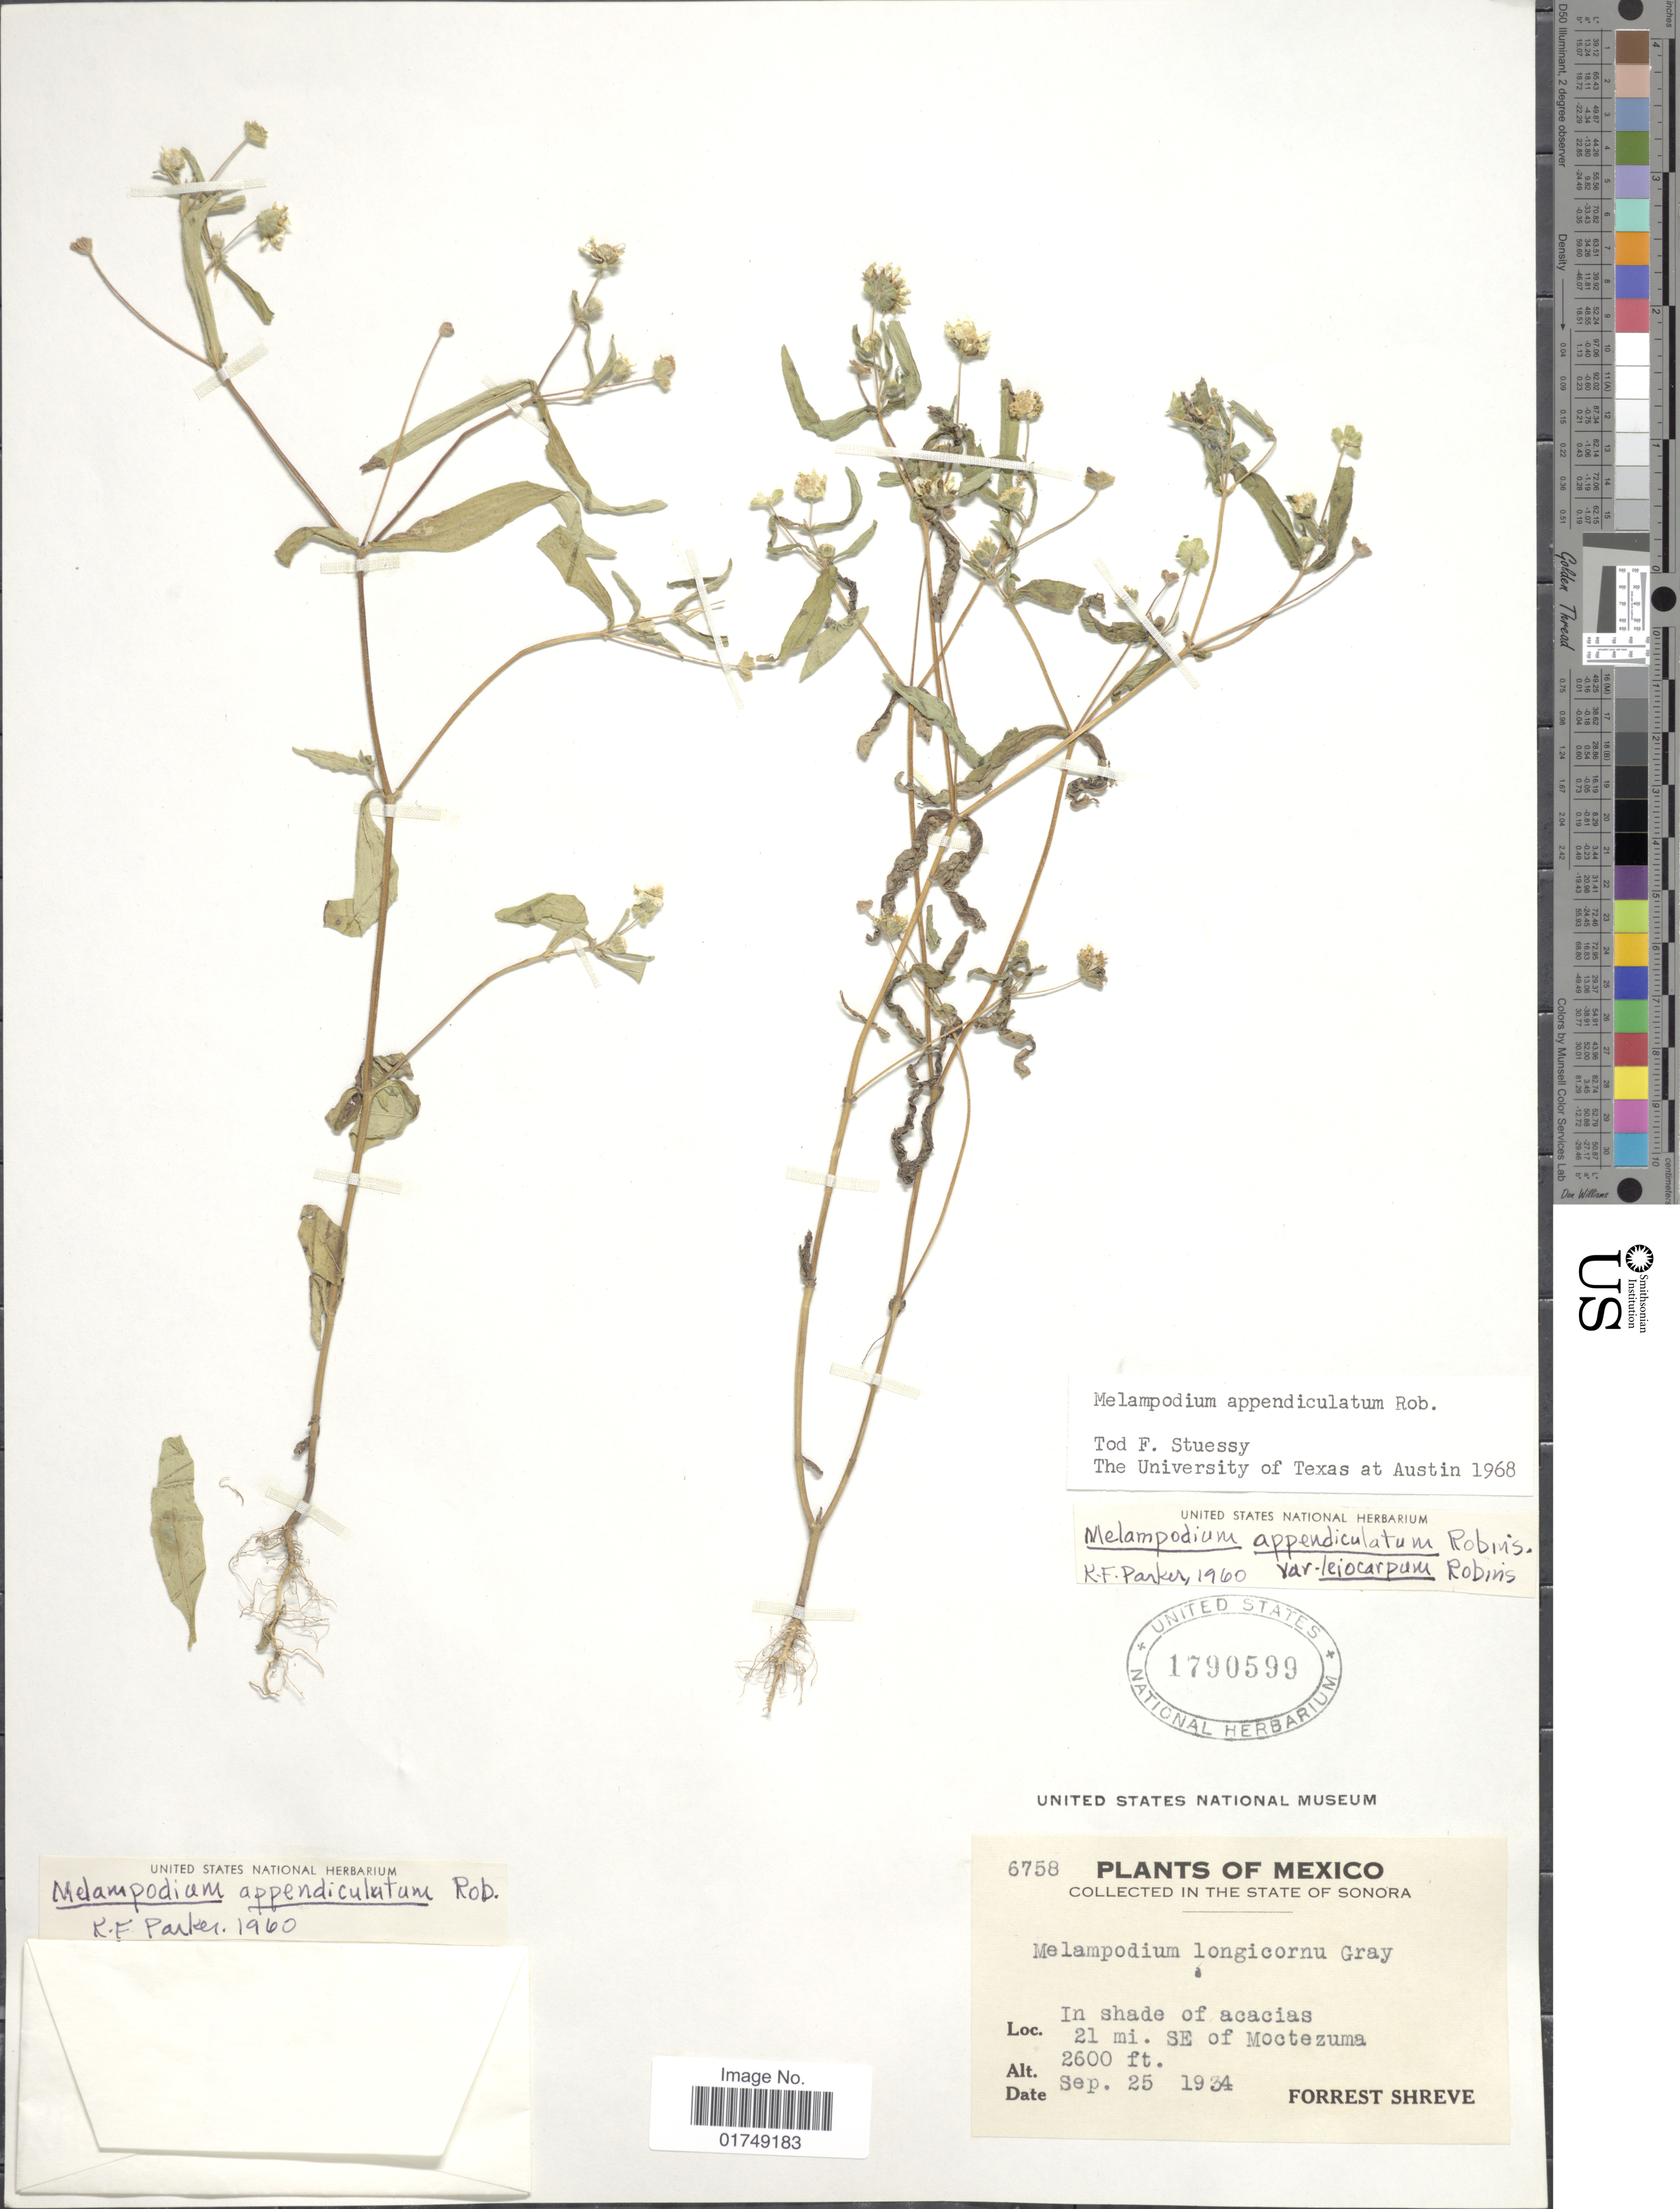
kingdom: Plantae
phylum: Tracheophyta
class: Magnoliopsida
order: Asterales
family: Asteraceae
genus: Melampodium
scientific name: Melampodium appendiculatum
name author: B.L. Rob.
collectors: F. Shreve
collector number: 6758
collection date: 1934-09-25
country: Mexico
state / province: Sonora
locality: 21 mi SE of Moctezuma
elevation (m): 792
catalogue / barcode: US 1790599